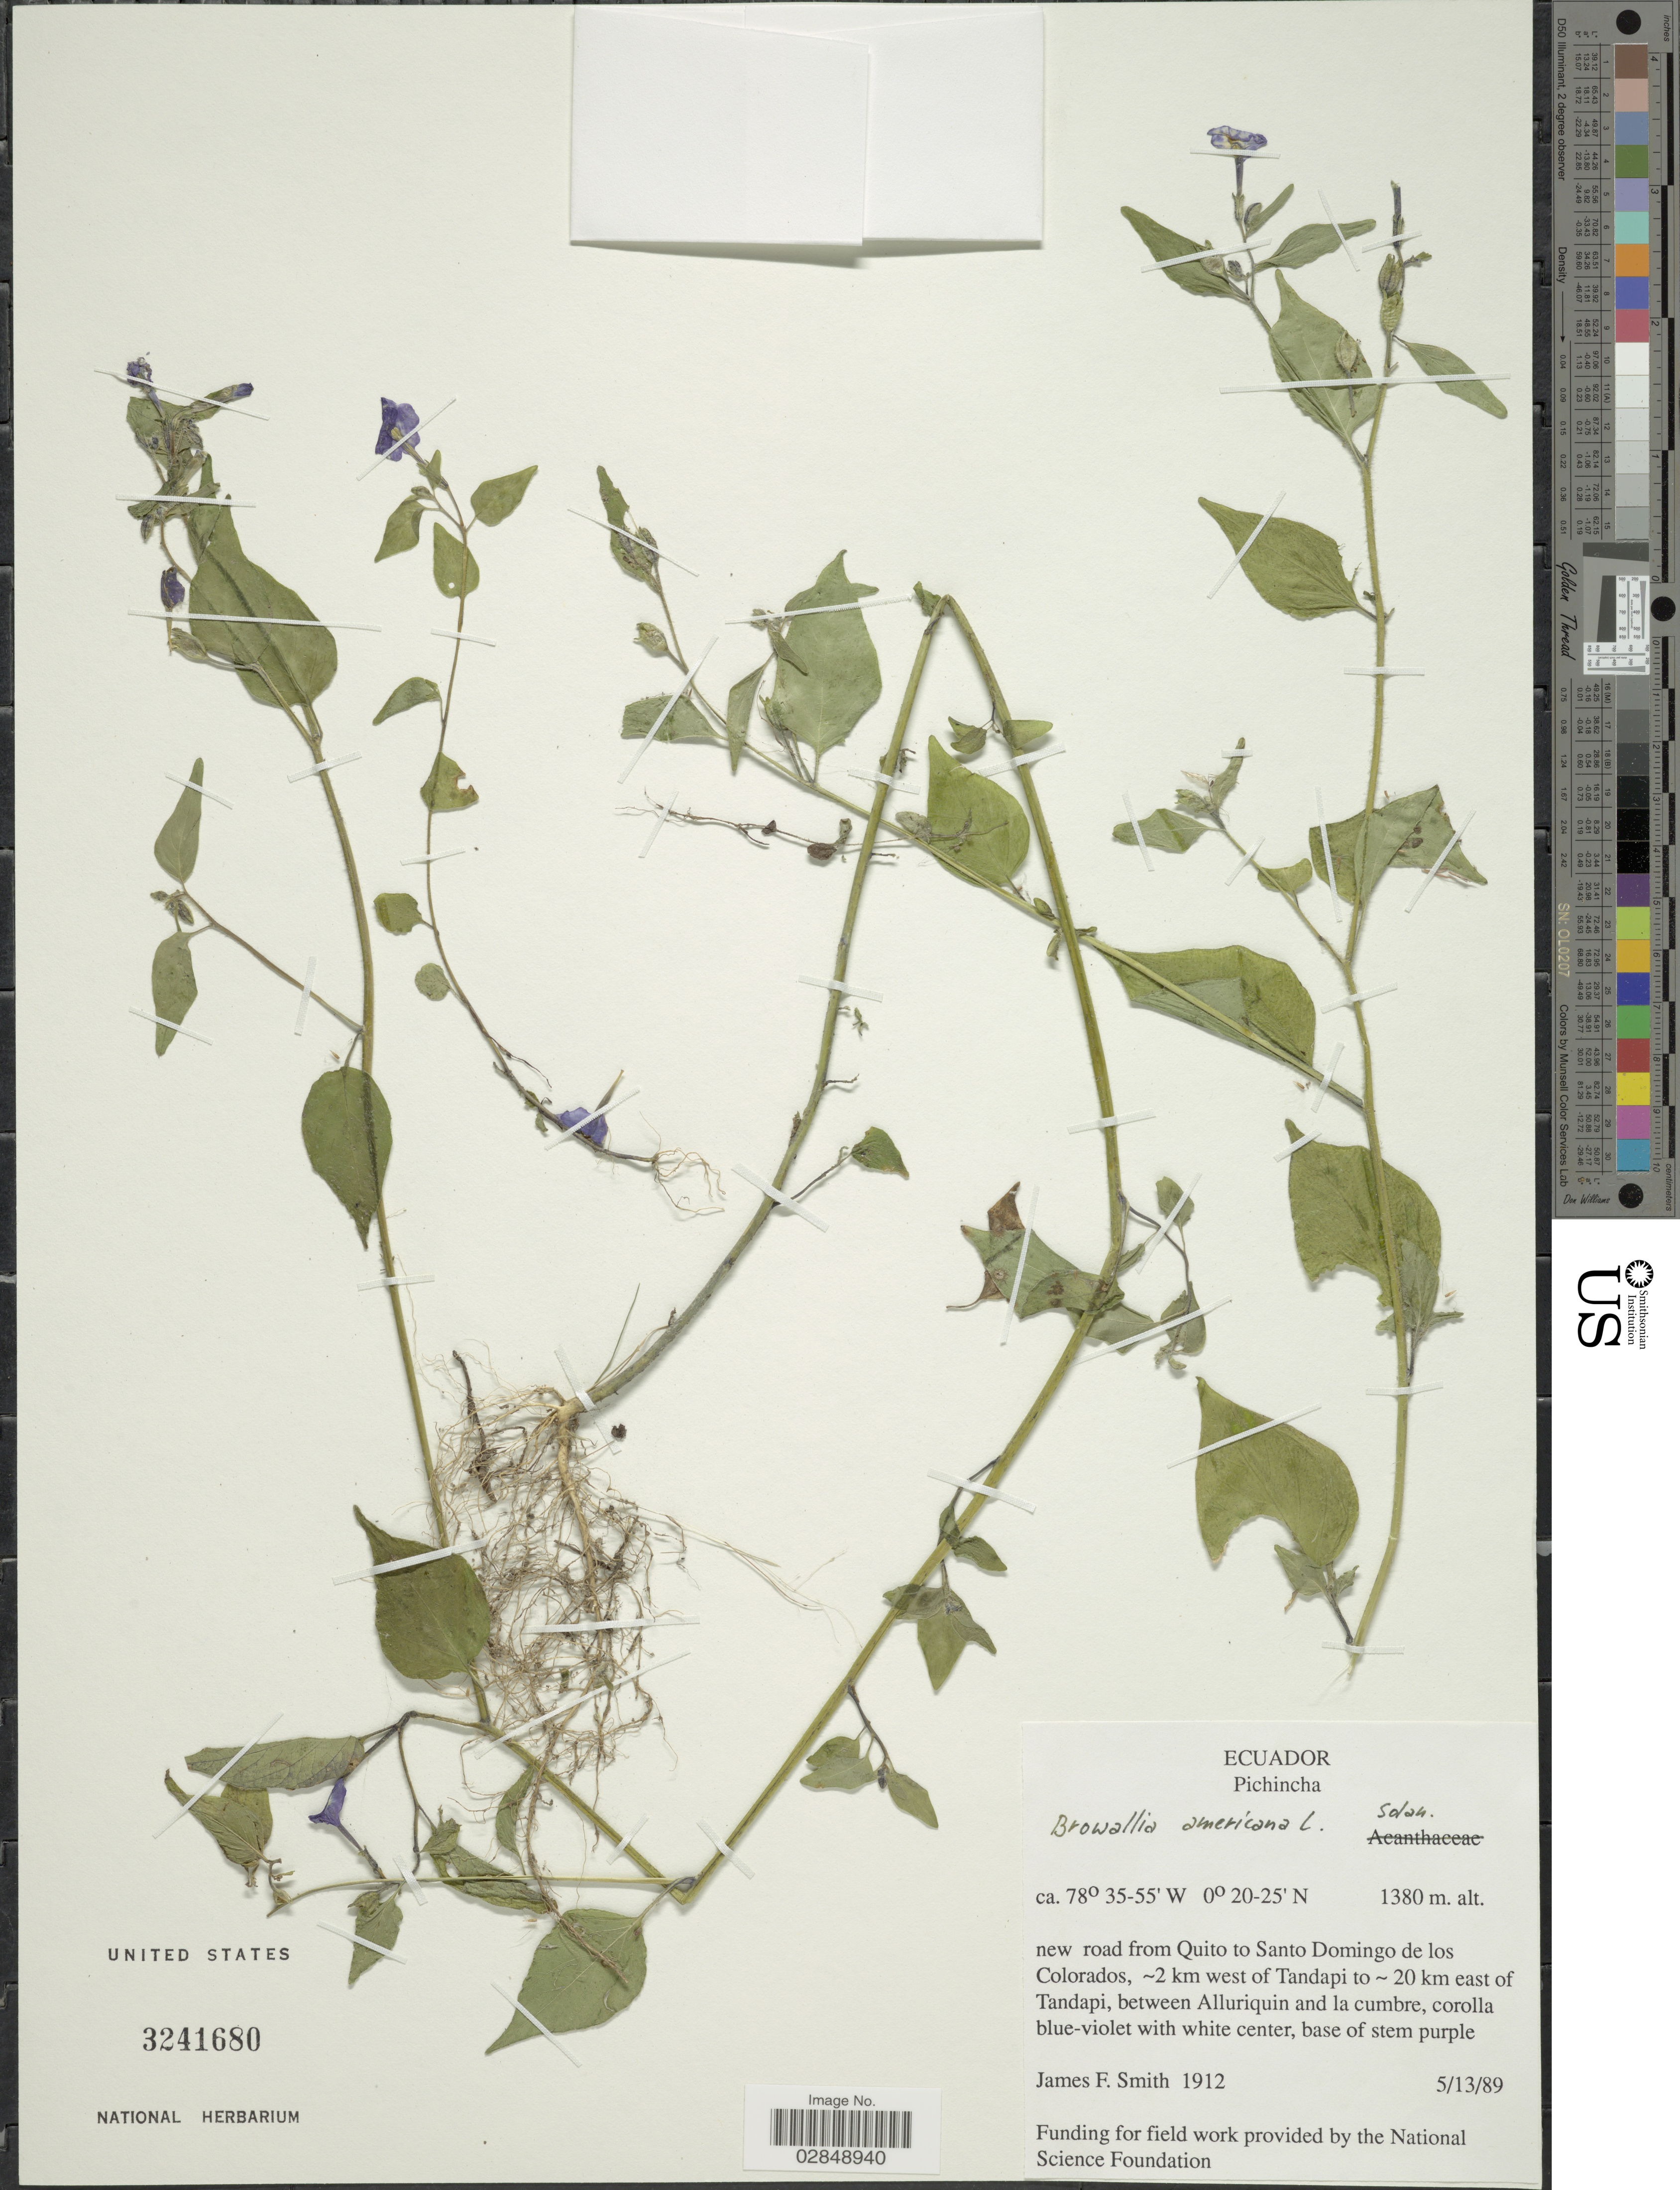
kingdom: Plantae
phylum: Tracheophyta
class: Magnoliopsida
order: Solanales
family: Solanaceae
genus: Browallia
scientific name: Browallia americana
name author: L.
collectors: J. Smith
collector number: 1912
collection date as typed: Transcribed d/m/y: 13/5/89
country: Ecuador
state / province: Pichincha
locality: New road from Quito to Santo Domingo de los Colorados, ~ 2 km west of Tandapi to ~20 km east of Tandapi, between Alluriquin and la cumbre.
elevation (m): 1380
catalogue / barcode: US 3241680